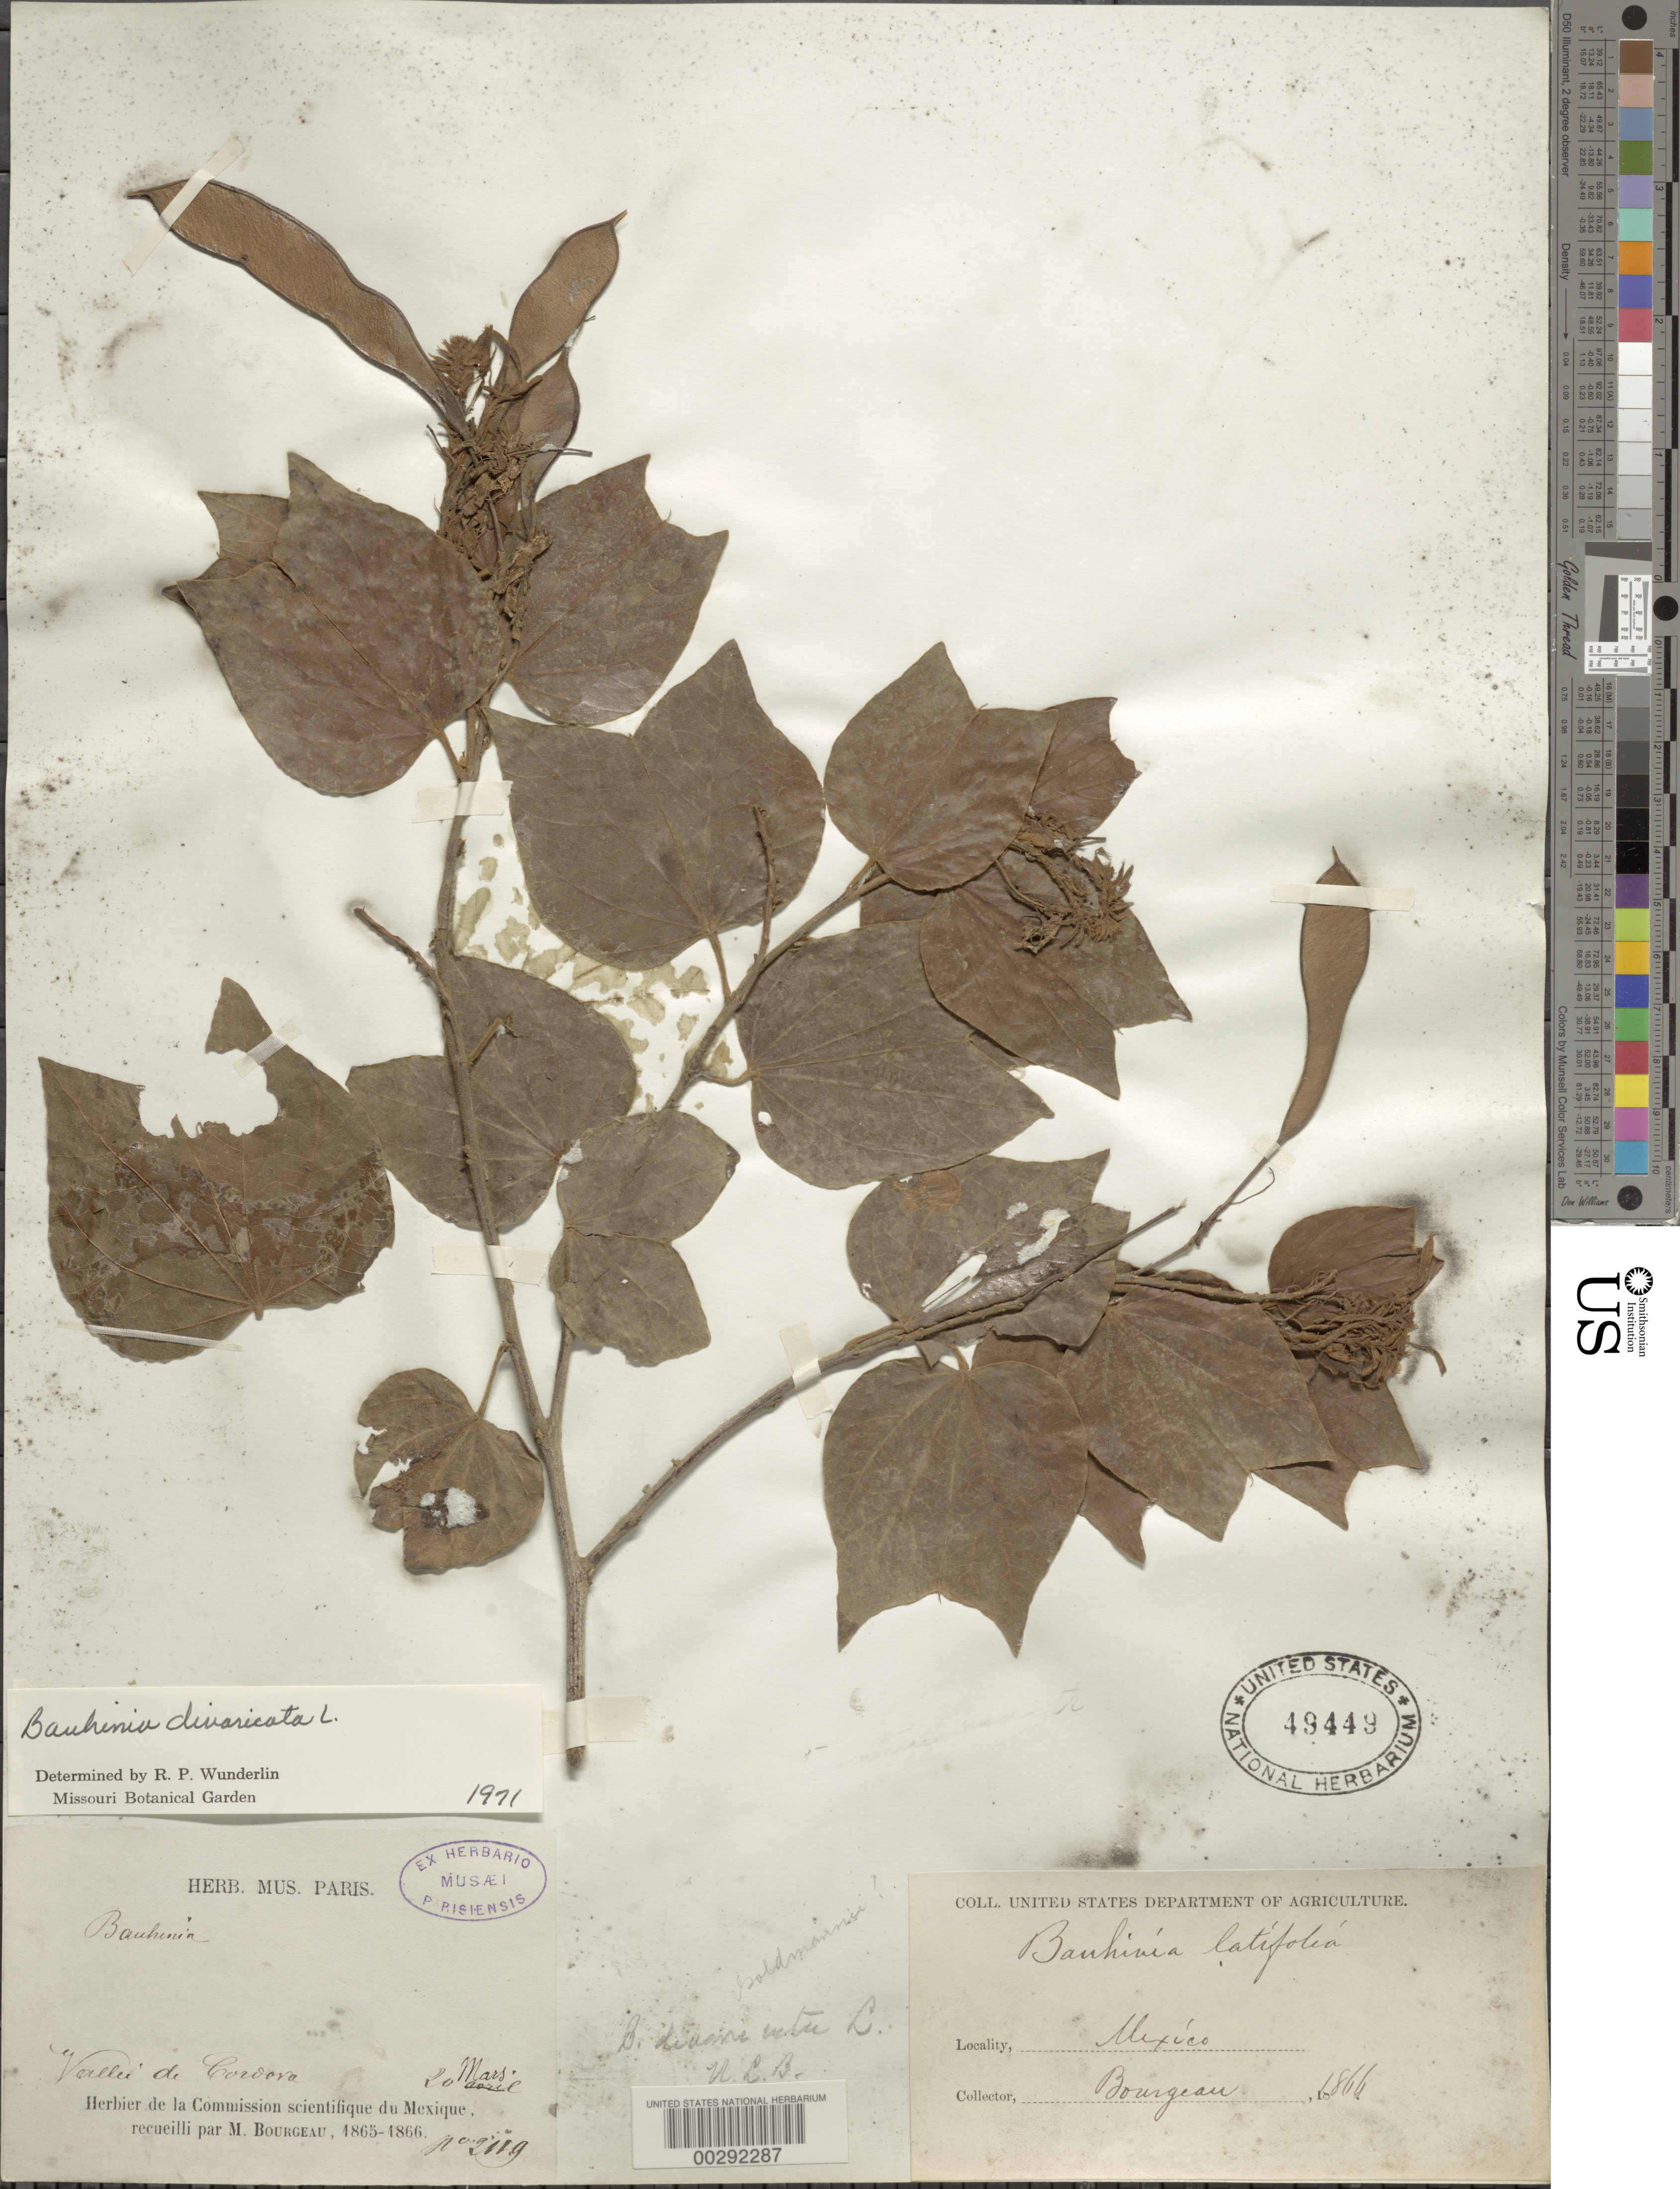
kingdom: Plantae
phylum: Tracheophyta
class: Magnoliopsida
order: Fabales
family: Fabaceae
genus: Bauhinia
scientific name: Bauhinia divaricata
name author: L.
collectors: E. Bourgeau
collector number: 2119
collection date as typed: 1886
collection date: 1886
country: Mexico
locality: Vallee de cordova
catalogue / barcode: US 49449